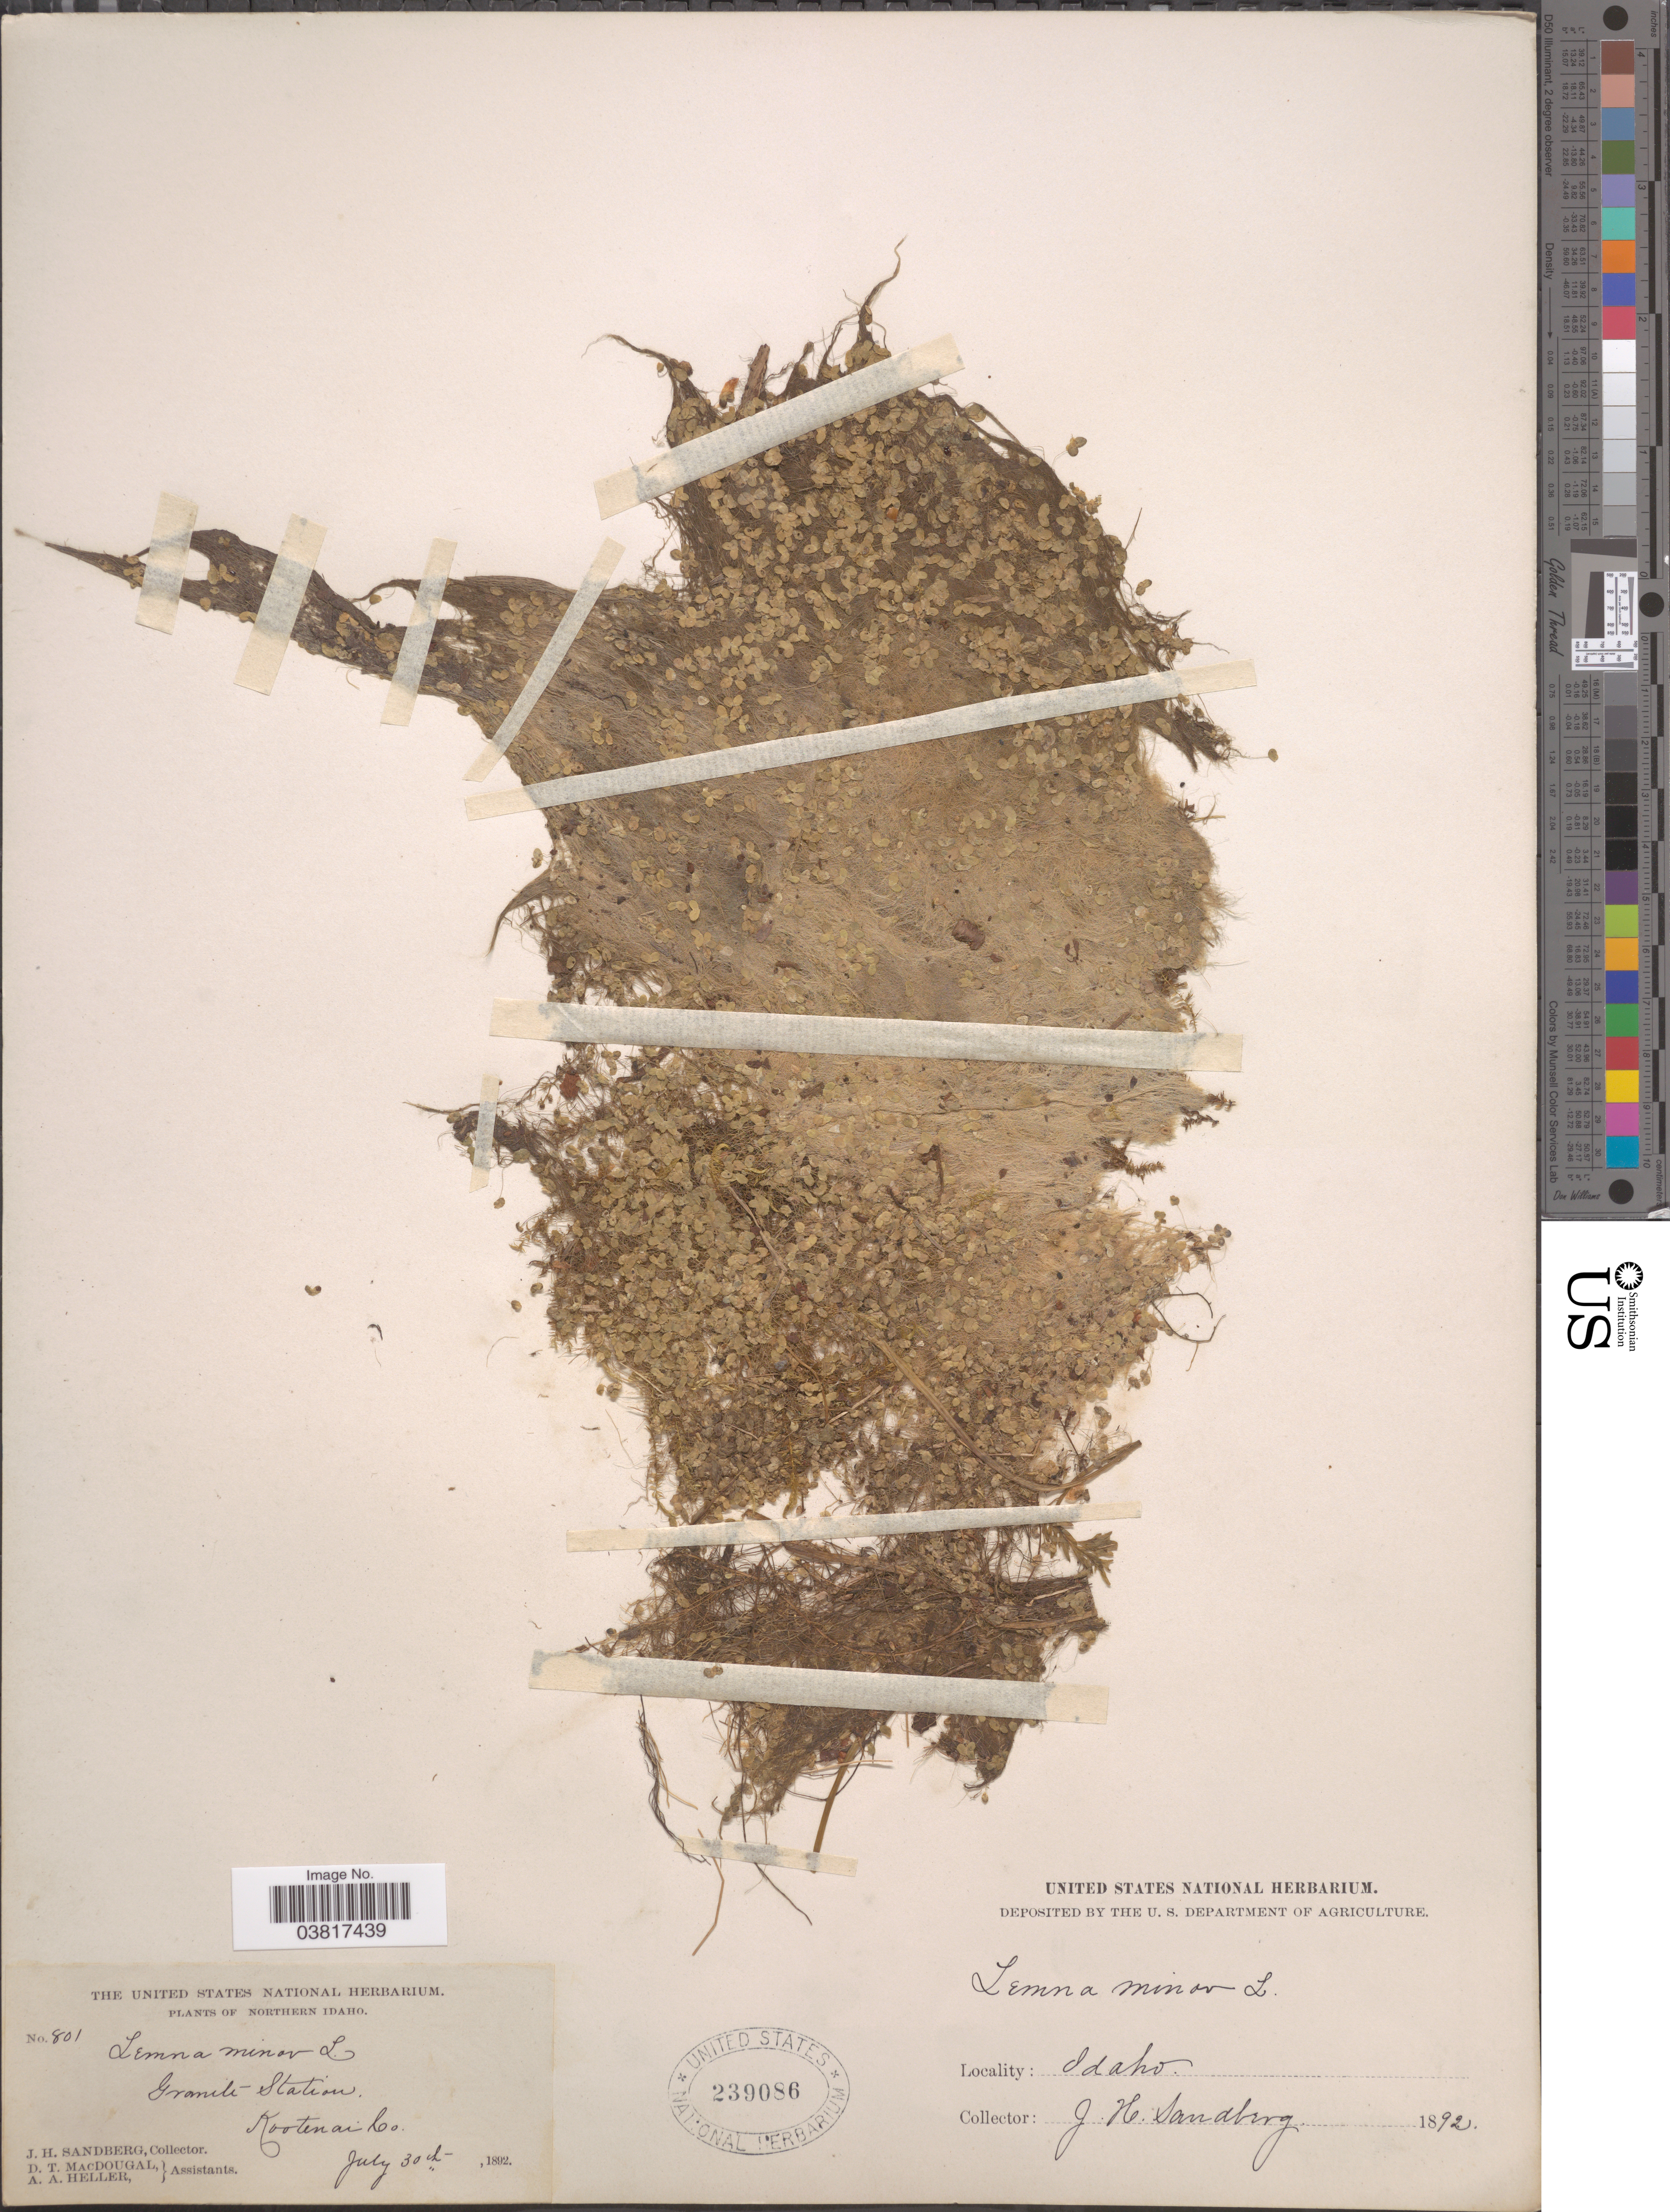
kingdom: Plantae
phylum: Tracheophyta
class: Liliopsida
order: Alismatales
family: Araceae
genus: Lemna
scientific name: Lemna minor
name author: L.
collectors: J. H. Sandberg, D. T. MacDougal & A. A. Heller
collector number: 801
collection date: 1892-07-30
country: United States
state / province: Idaho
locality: Northern Idaho. Granite Station, Kootenai Co.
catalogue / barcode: US 239086